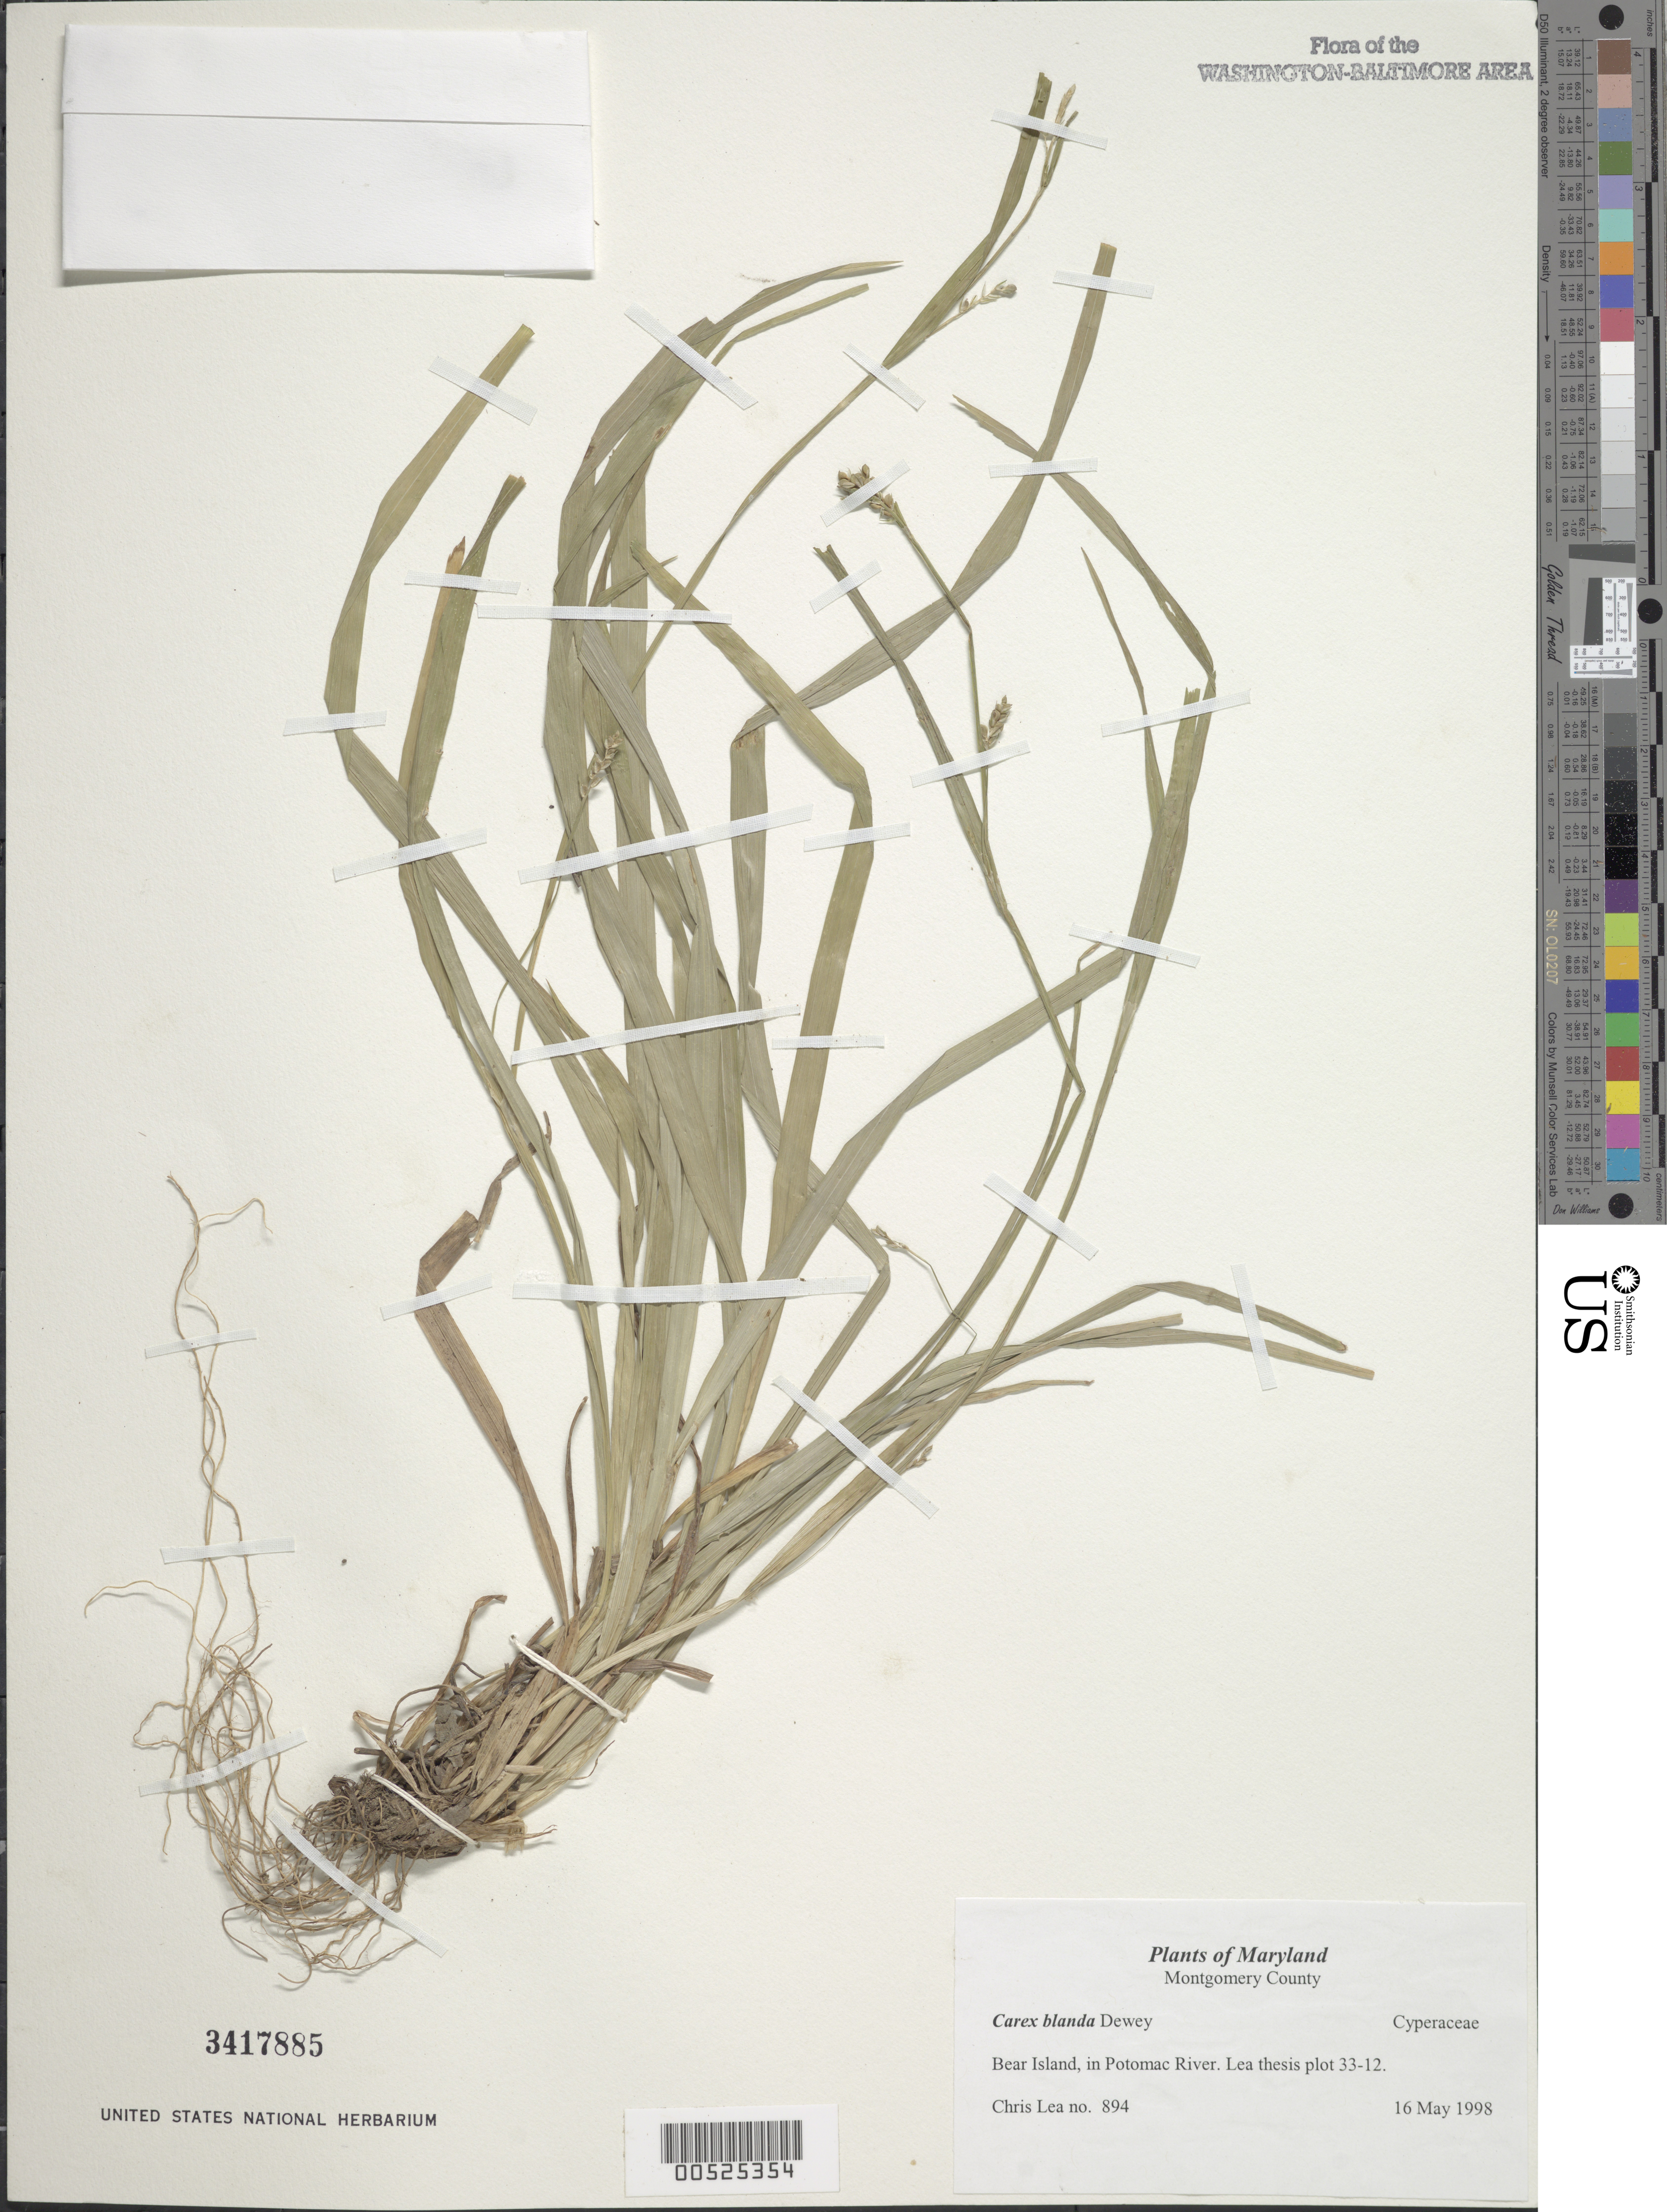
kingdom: Plantae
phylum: Tracheophyta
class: Liliopsida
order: Poales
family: Cyperaceae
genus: Carex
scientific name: Carex blanda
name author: Dewey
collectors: C. Lea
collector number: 894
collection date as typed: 16 May 1998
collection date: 1998-05-16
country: United States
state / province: Maryland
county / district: Montgomery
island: Bear Island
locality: Bear Island, in Potomac River. Lea thesis plot 33-12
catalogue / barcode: US 3417885